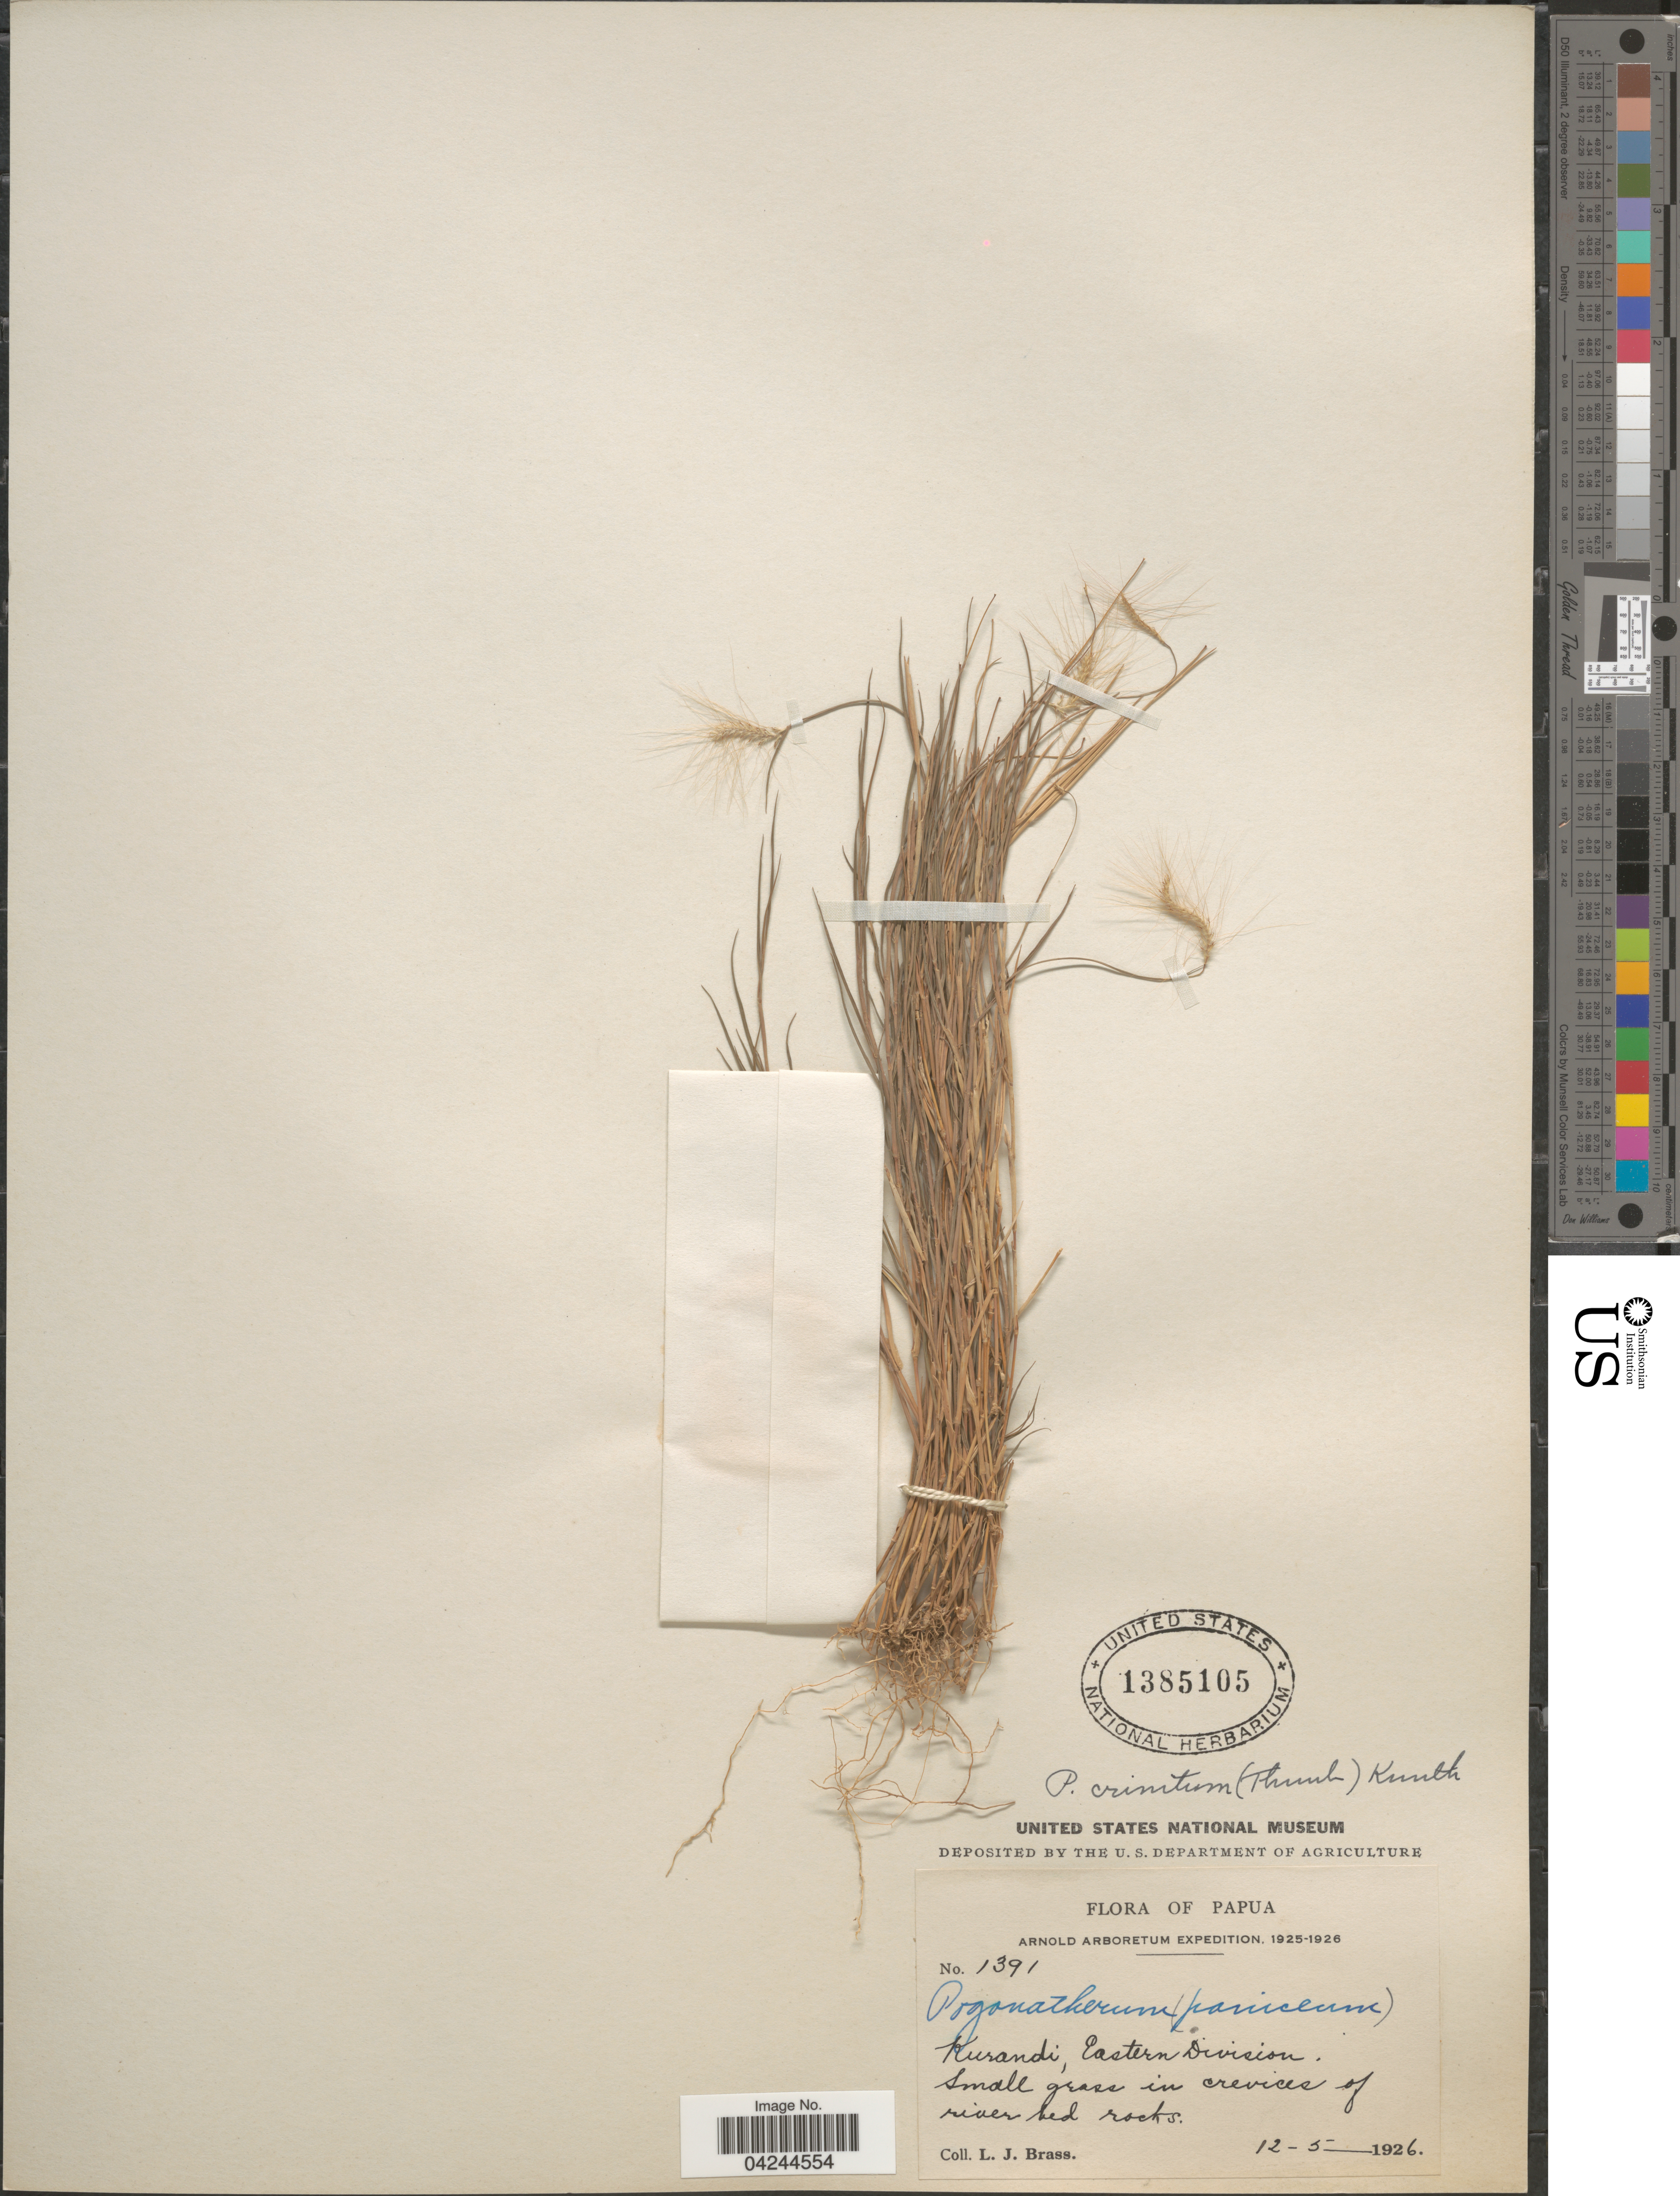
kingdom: Plantae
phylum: Tracheophyta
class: Liliopsida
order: Poales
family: Poaceae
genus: Pogonatherum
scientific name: Pogonatherum crinitum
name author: (Thunb.) Kunth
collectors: L. J. Brass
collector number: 1391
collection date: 1926-05-12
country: Papua New Guinea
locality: Arnold Arboretum Expedition, 1925-1926. Kurandi, Eastern Division.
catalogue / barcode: US 1385105